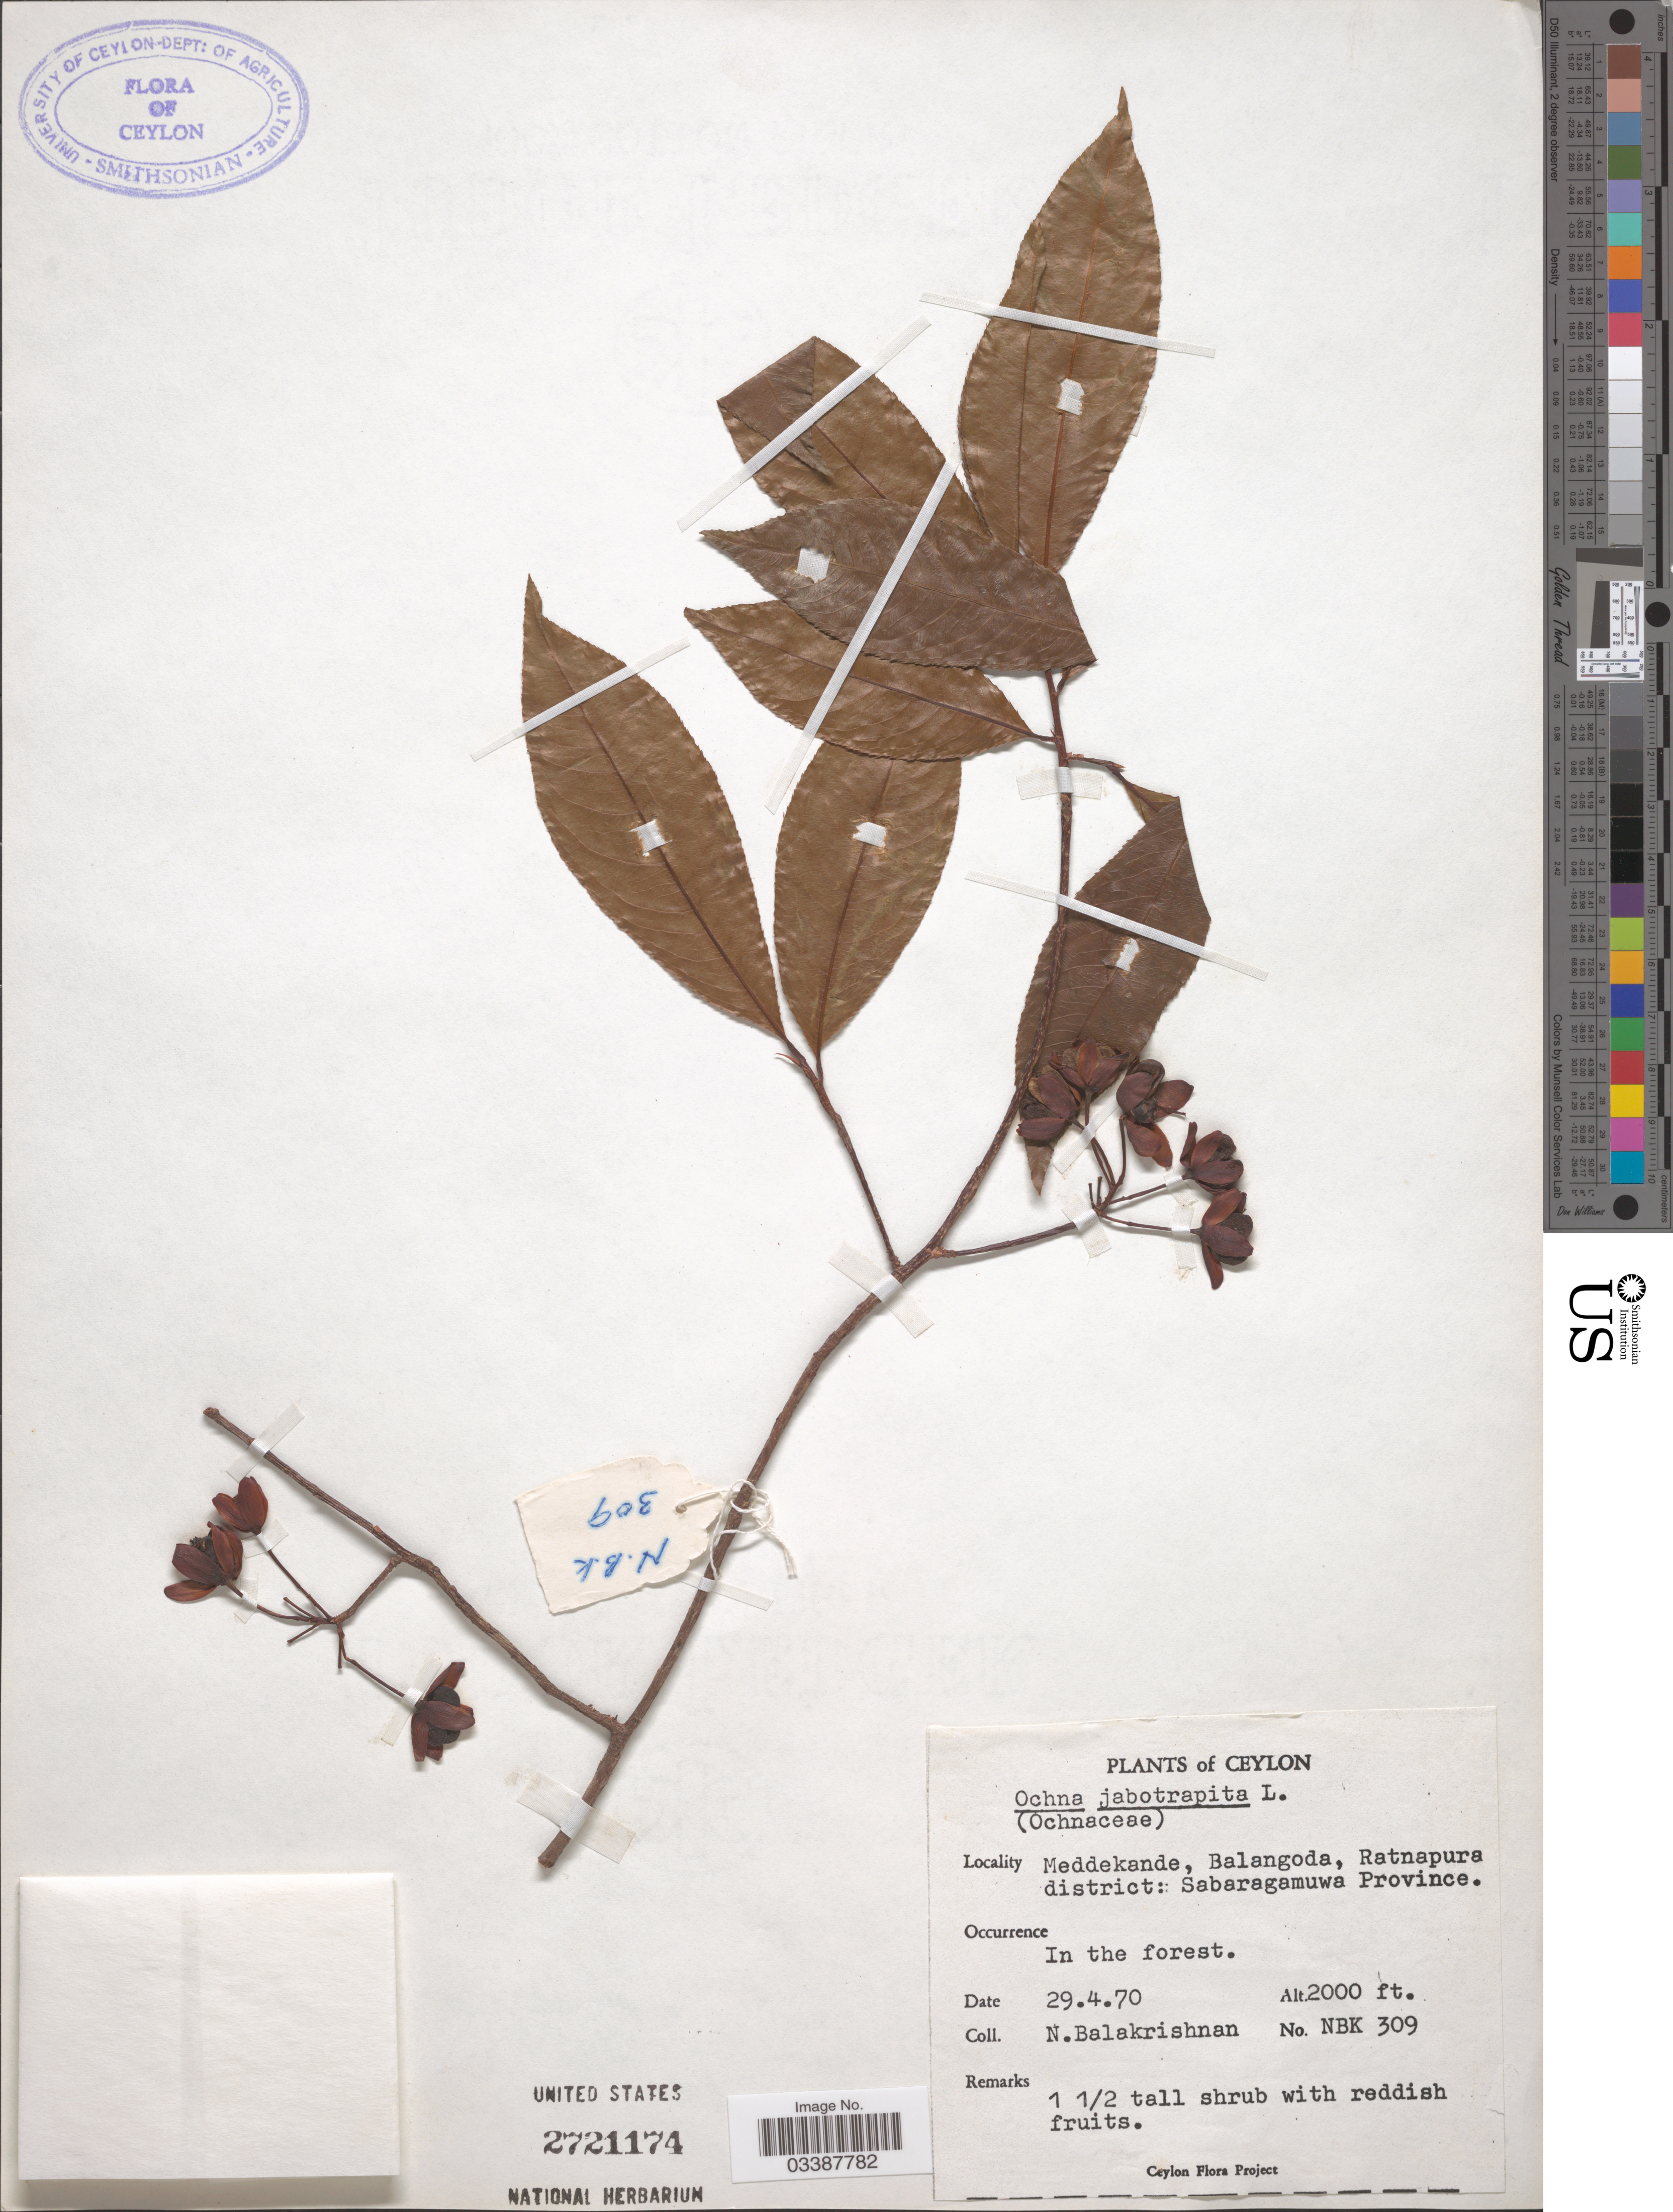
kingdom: Plantae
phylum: Tracheophyta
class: Magnoliopsida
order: Malpighiales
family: Ochnaceae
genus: Ochna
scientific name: Ochna jabotapita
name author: L.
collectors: N. Balakrishnan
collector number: NBK 309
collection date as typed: Transcribed d/m/y: 29/4/70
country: Sri Lanka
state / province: Sabaragamuwa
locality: Ceylon. Meddekande, Balangoda, Ratnapura district.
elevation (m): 610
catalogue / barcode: US 2721174